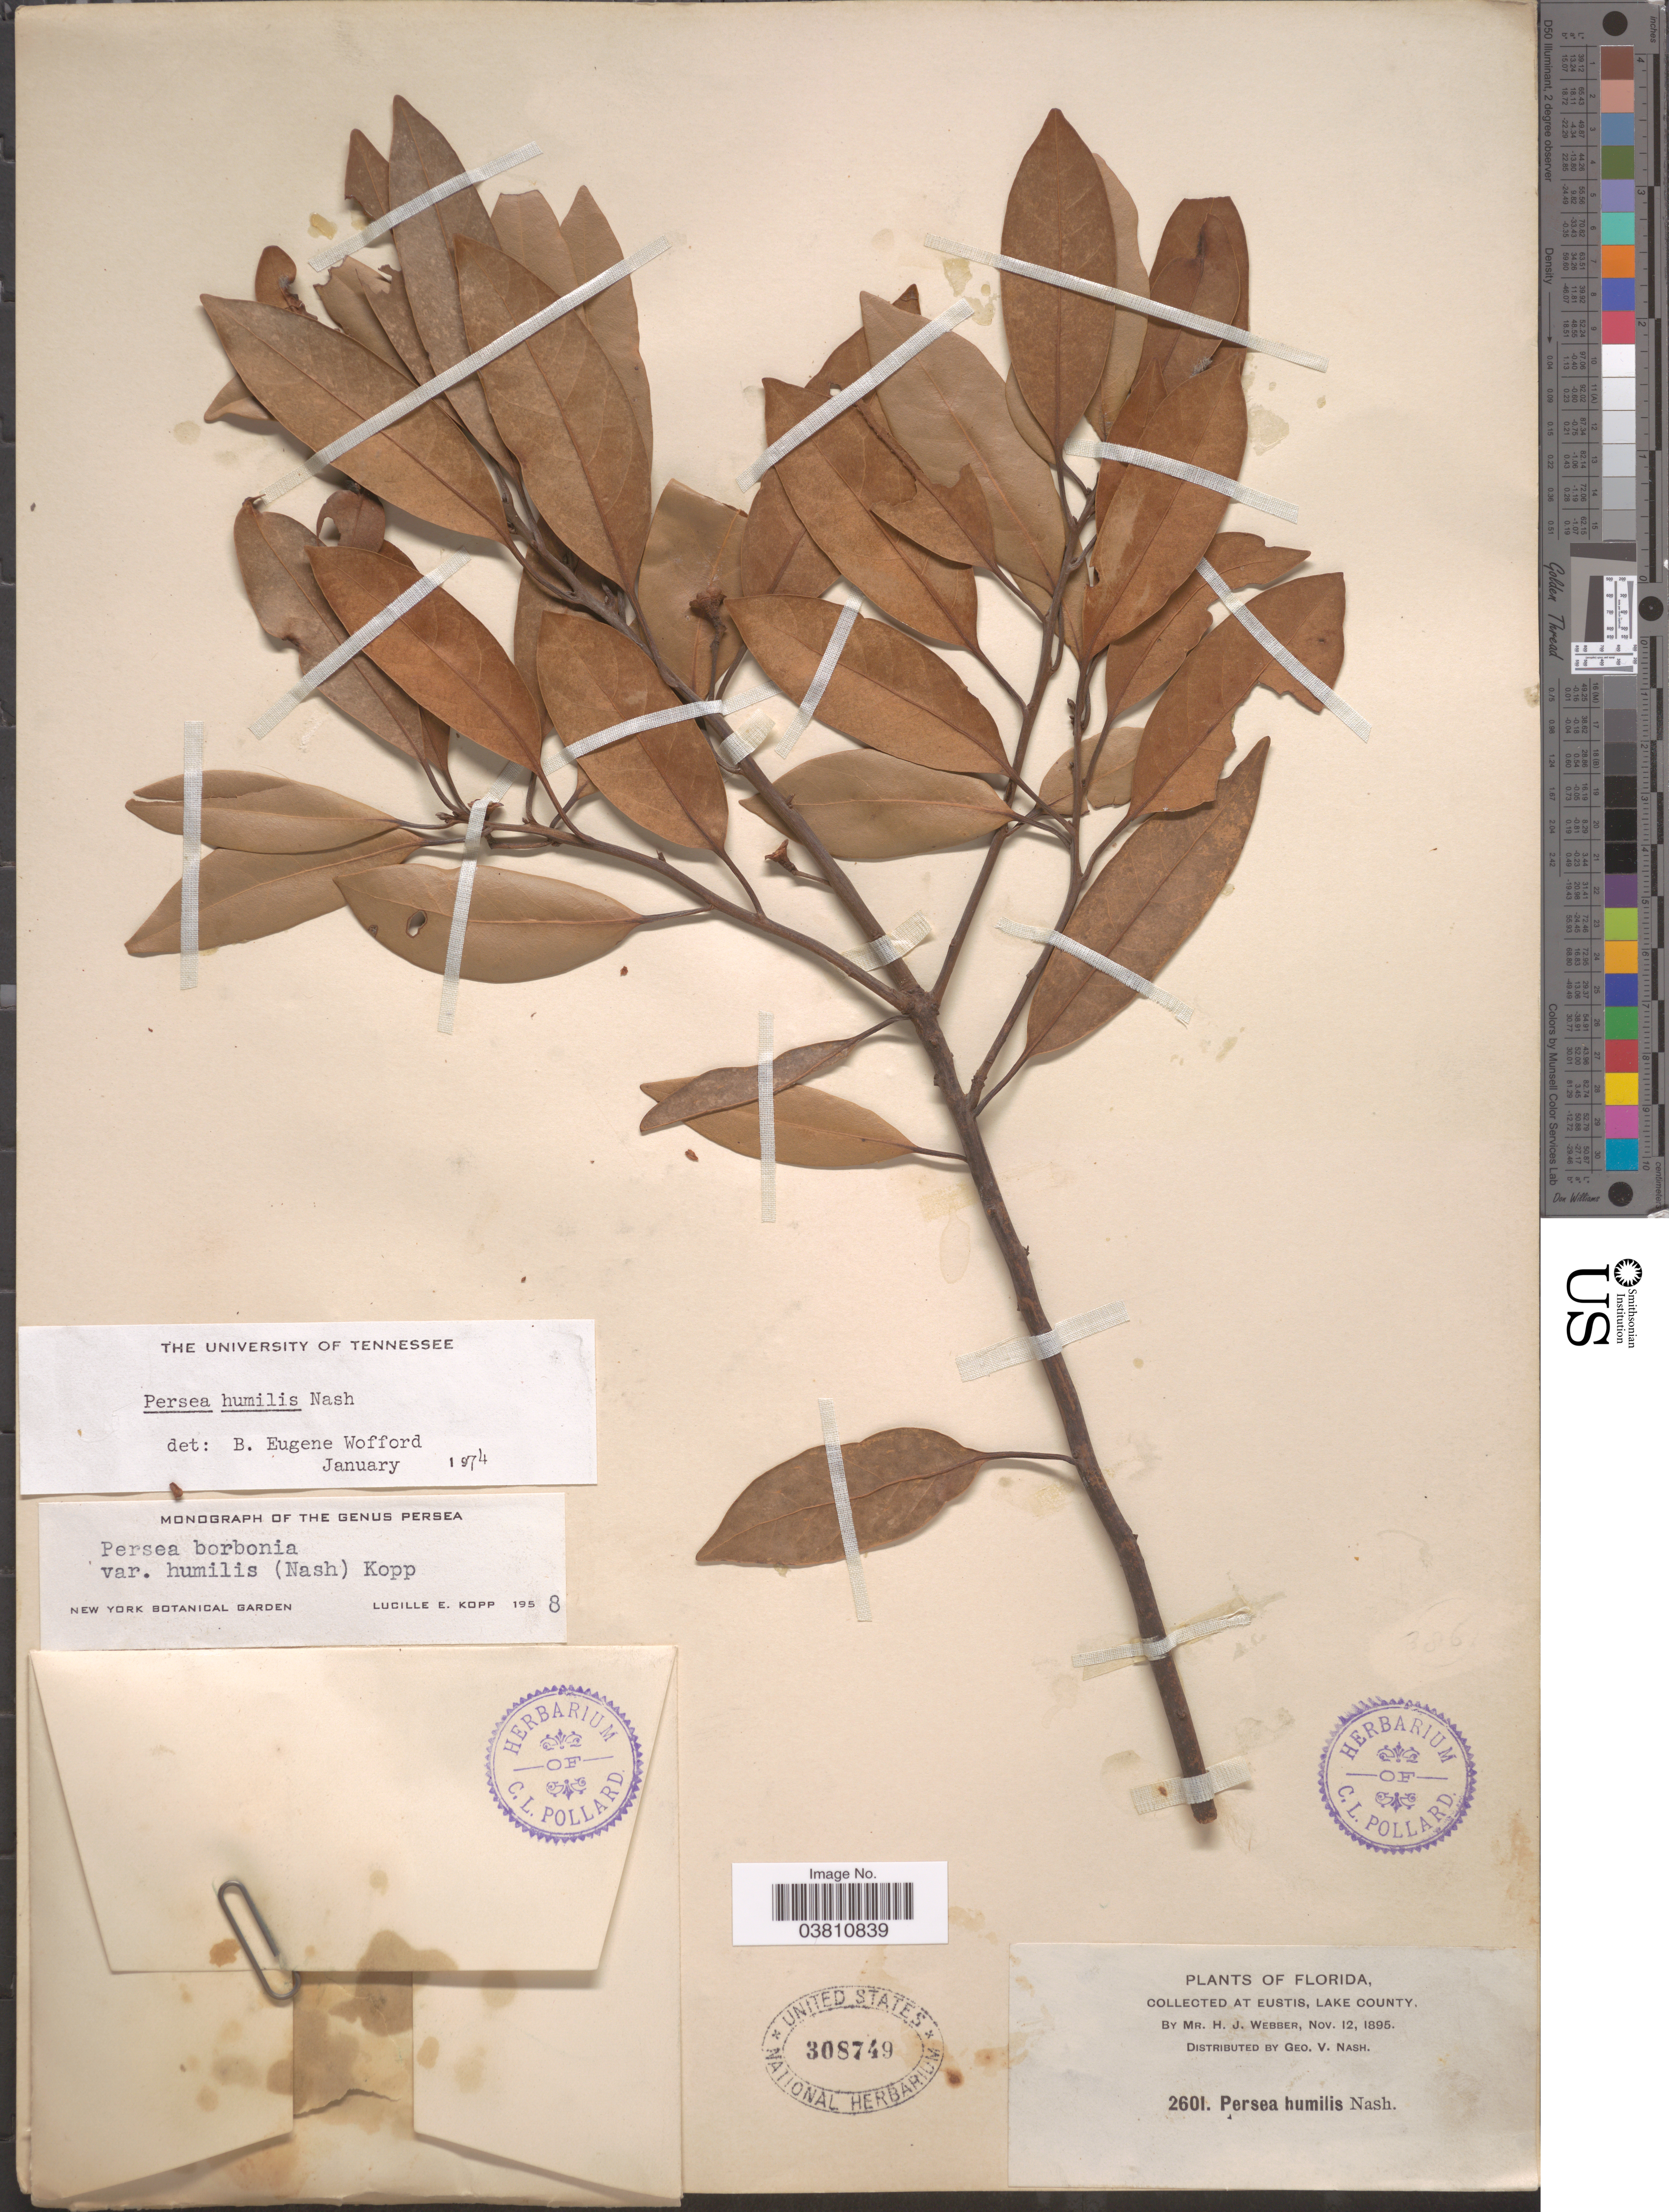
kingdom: Plantae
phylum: Tracheophyta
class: Magnoliopsida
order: Laurales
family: Lauraceae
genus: Persea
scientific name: Persea humilis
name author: Nash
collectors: H. Webber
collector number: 2601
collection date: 1895-11-12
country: United States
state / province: Florida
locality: At Eustis, Lake County.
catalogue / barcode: US 308749